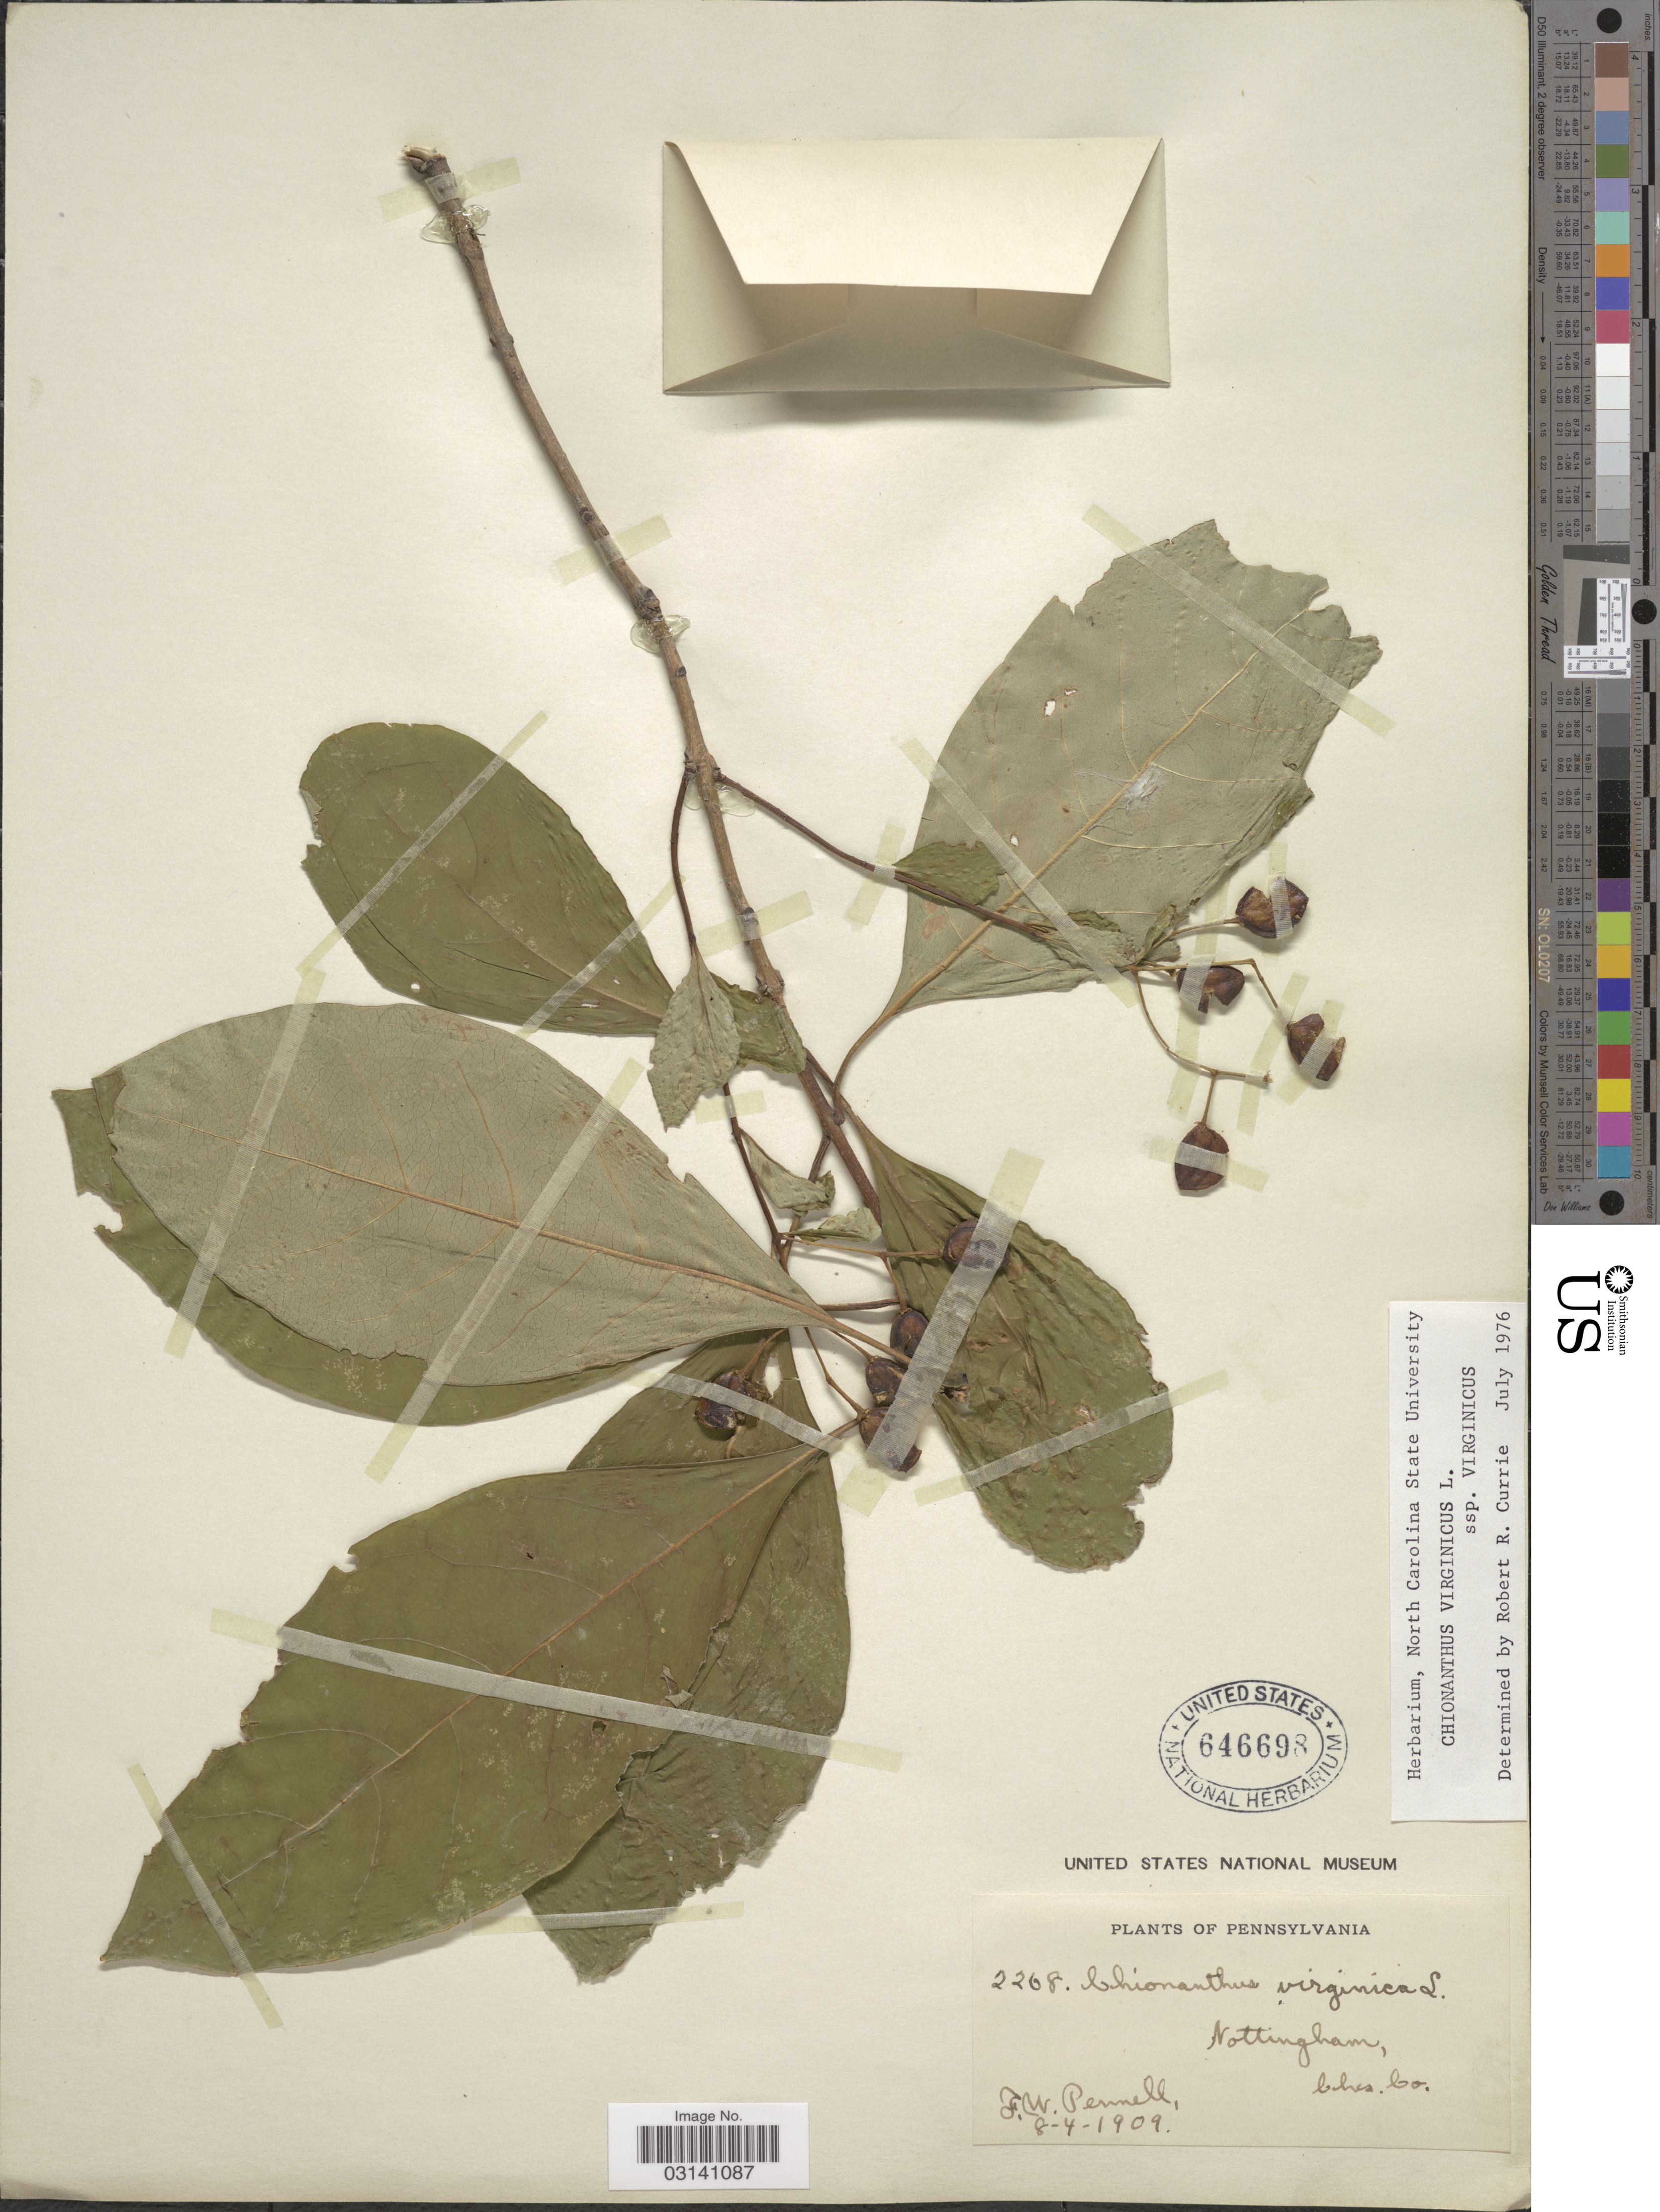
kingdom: Plantae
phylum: Tracheophyta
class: Magnoliopsida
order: Lamiales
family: Oleaceae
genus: Chionanthus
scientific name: Chionanthus virginicus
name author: L.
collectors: F. W. Pennell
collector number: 2268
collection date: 1909-08-04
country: United States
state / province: Pennsylvania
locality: Nottingham, Ches. Co.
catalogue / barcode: US 646698